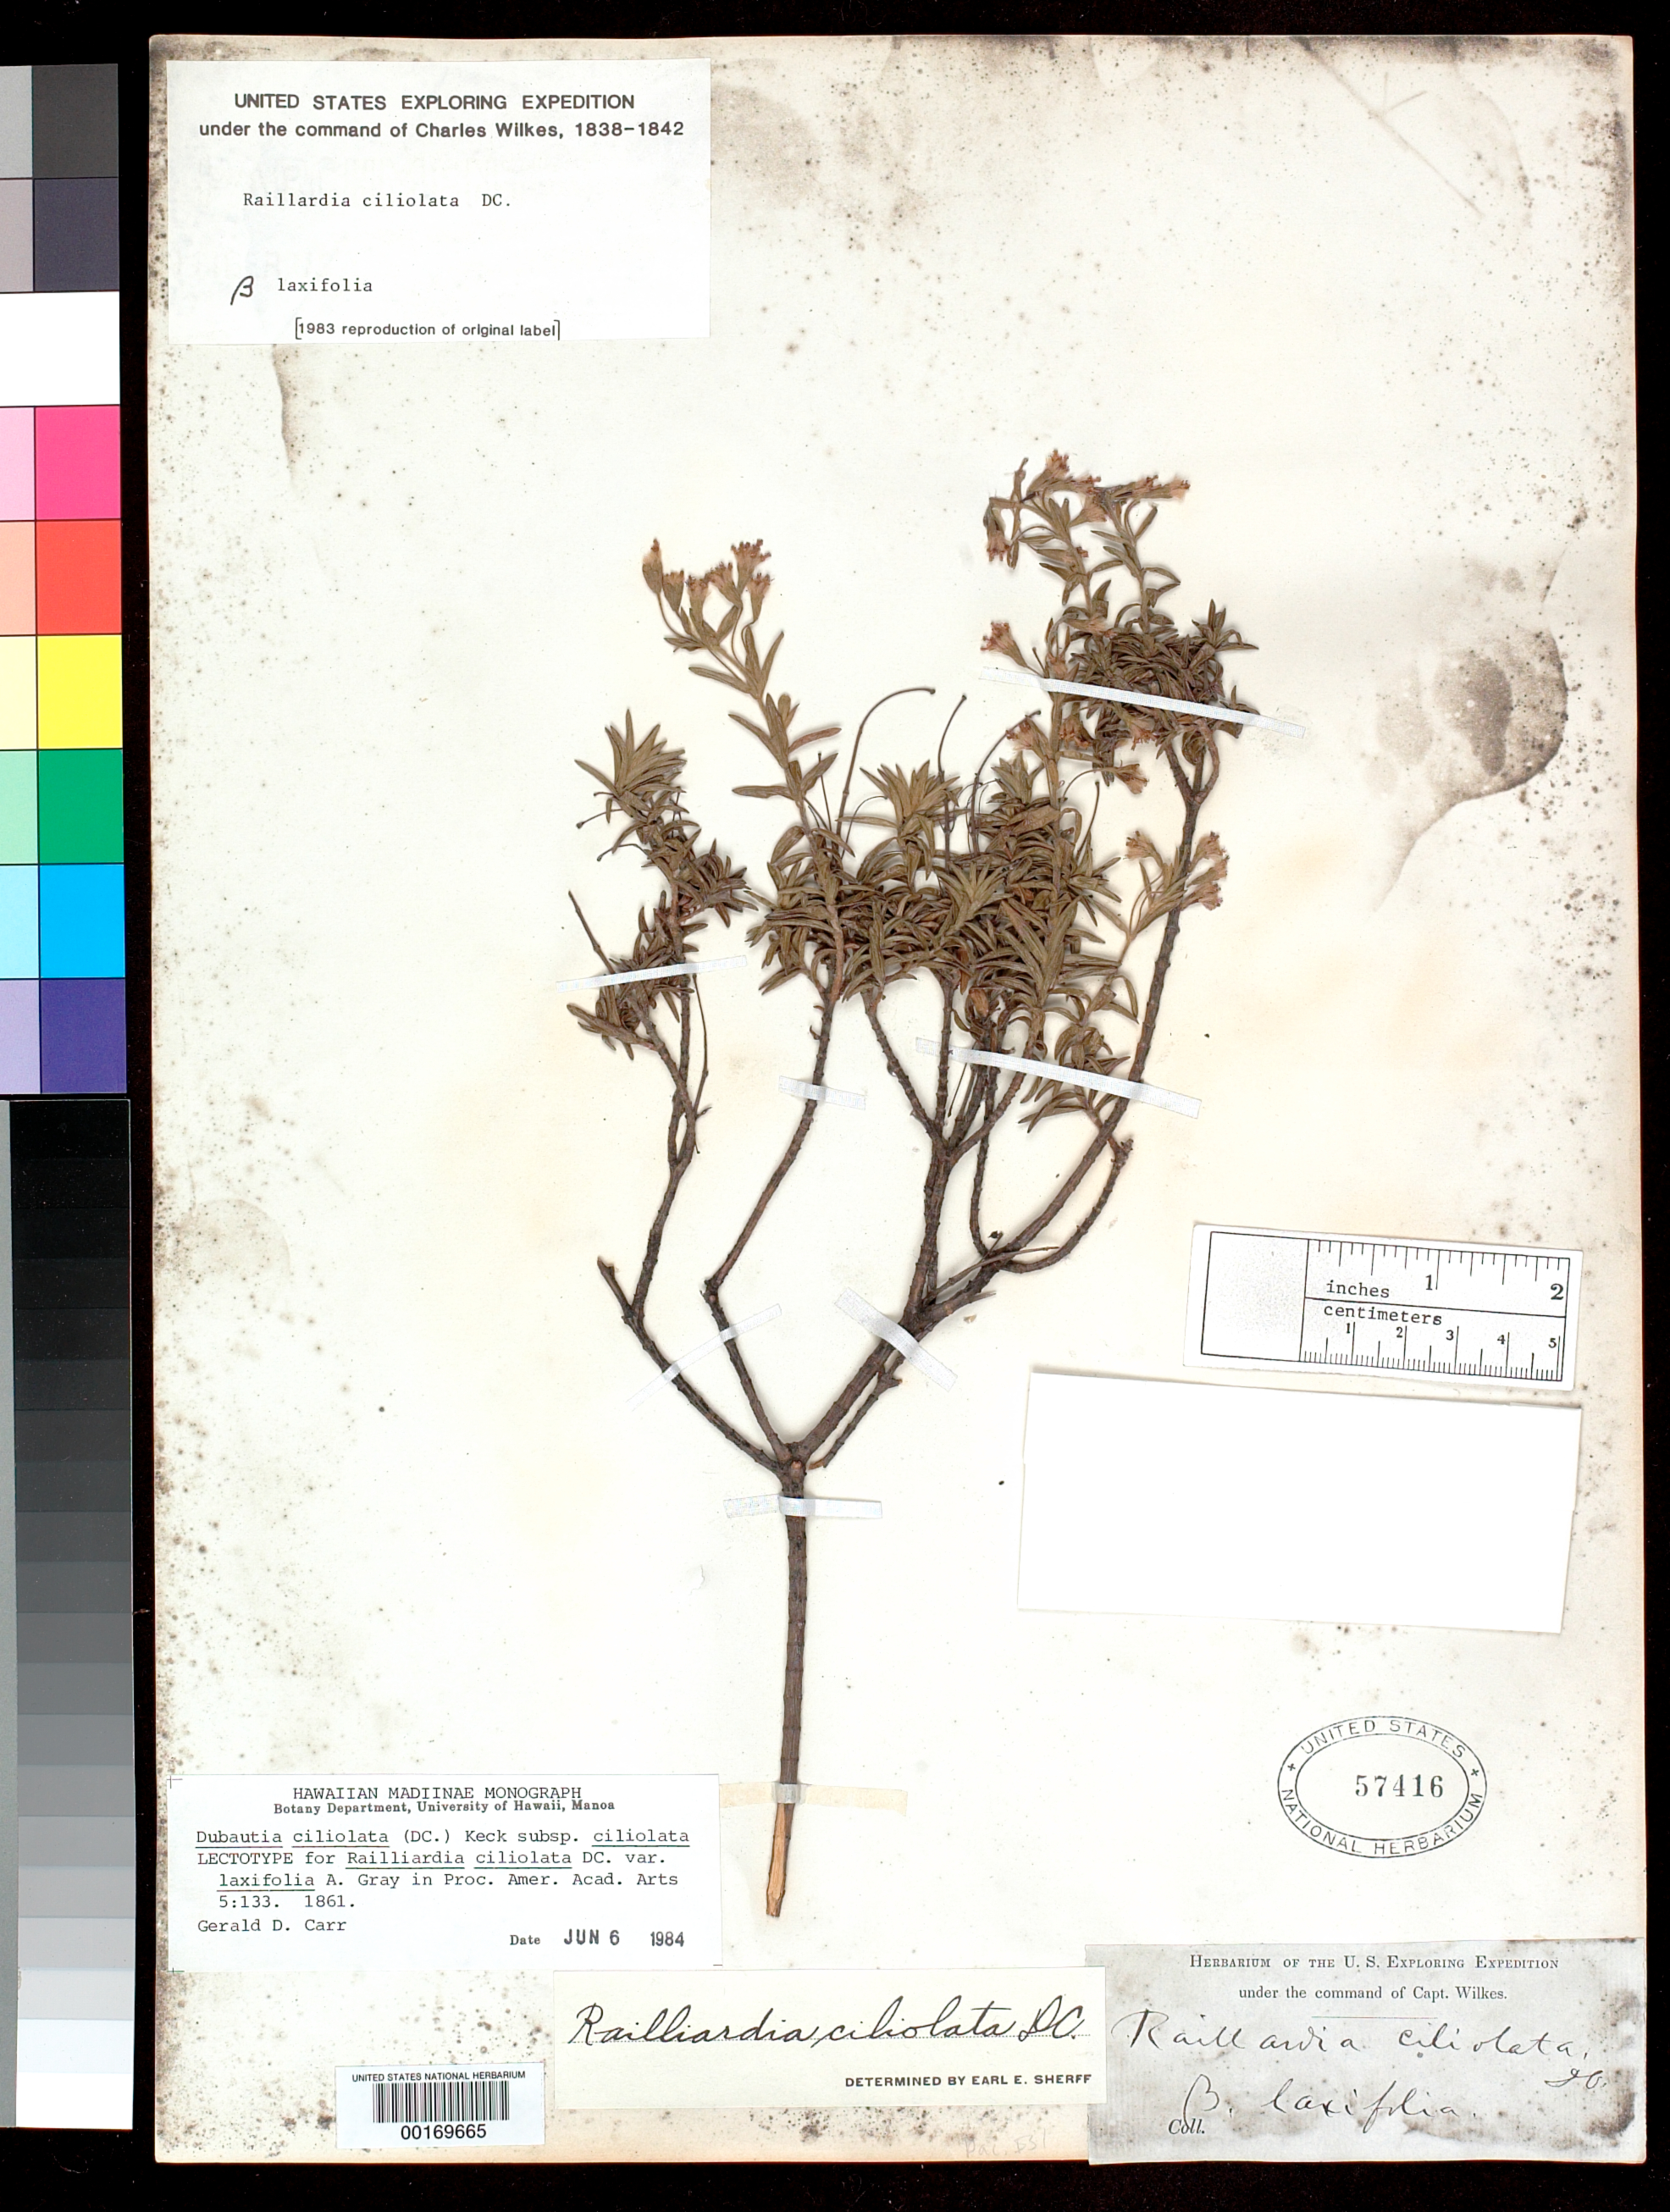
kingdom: Plantae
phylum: Tracheophyta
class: Magnoliopsida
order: Asterales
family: Asteraceae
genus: Railliardia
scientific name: Railliardia ciliolata var. laxifolia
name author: A. Gray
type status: Lectotype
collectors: Wilkes Explor. Exped.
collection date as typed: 1838 to -- --- 1842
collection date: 1838/1842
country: United States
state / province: Hawaii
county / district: Maui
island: Maui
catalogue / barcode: US 57416